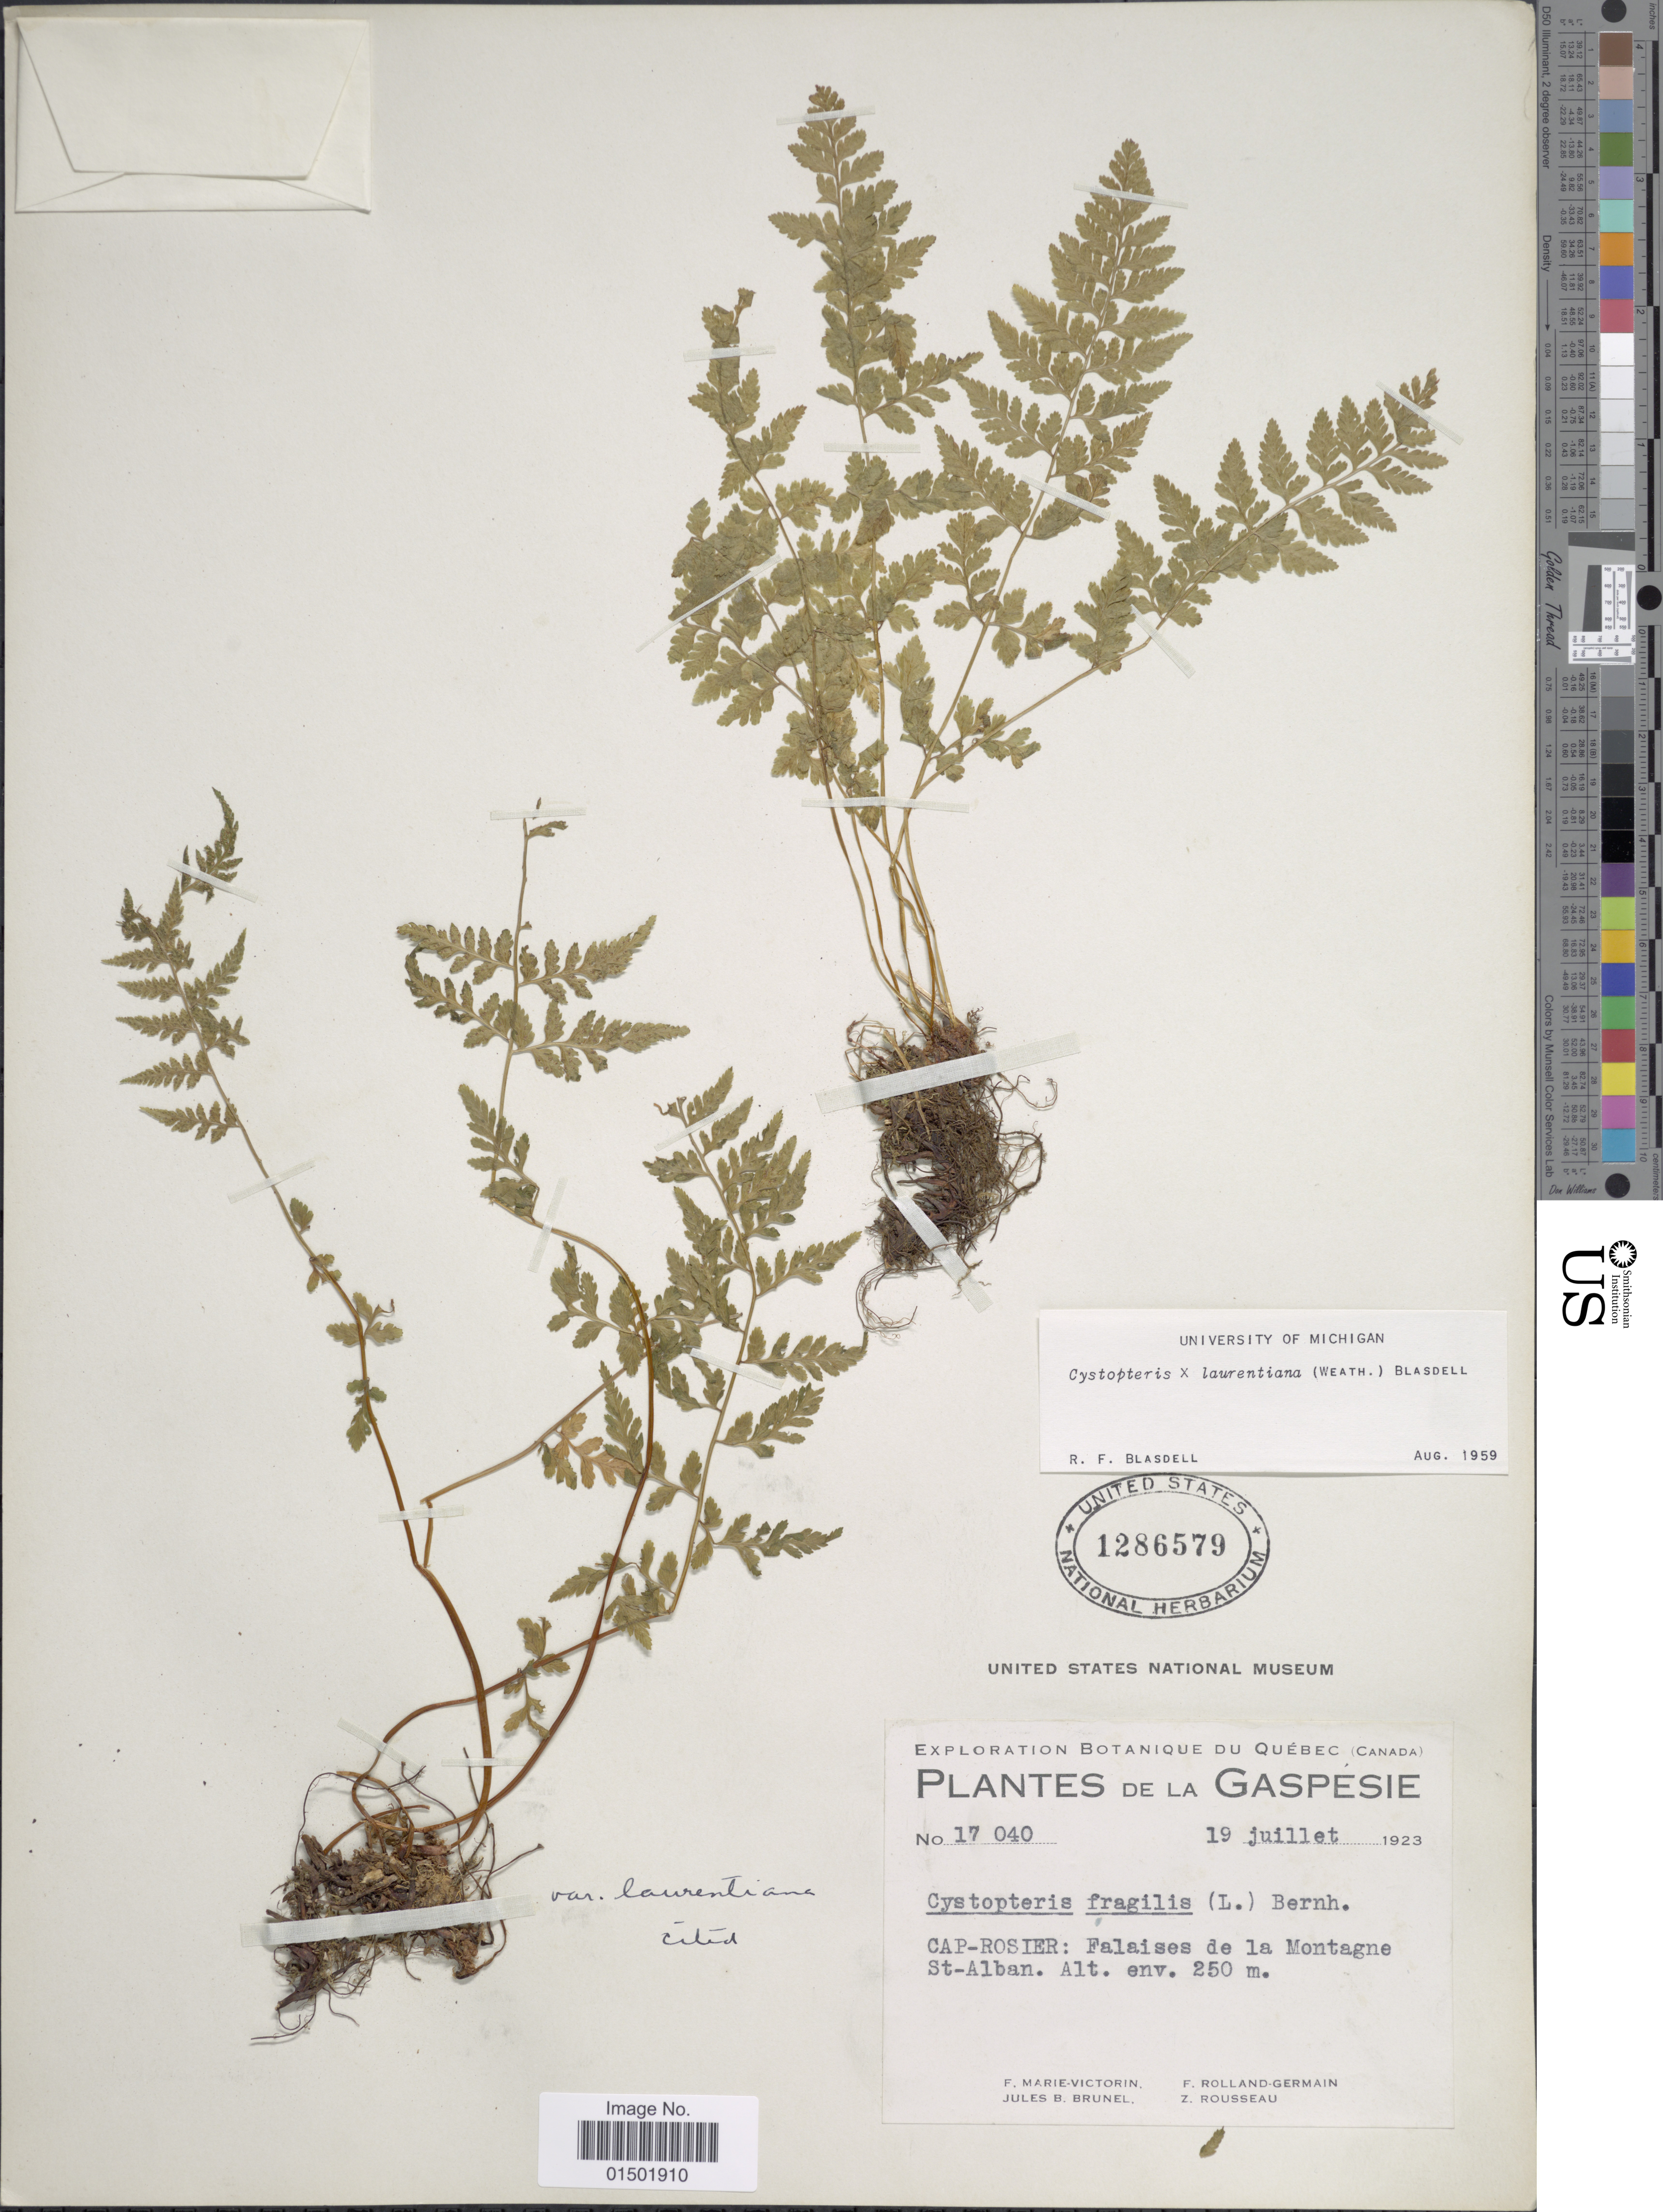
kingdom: Plantae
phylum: Tracheophyta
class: Polypodiopsida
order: Polypodiales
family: Cystopteridaceae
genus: Cystopteris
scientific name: Cystopteris laurentiana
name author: (Weath.) Blasdell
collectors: Fr. Marie-Victorin, J. Brunel, Rolland-Germain & Z. Rousseau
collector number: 17040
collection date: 1923-07-19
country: Canada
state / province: Quebec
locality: Gaspesie. Cap-Rosier: Falaises de la Montagne St- Alban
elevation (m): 250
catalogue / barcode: US 1286579